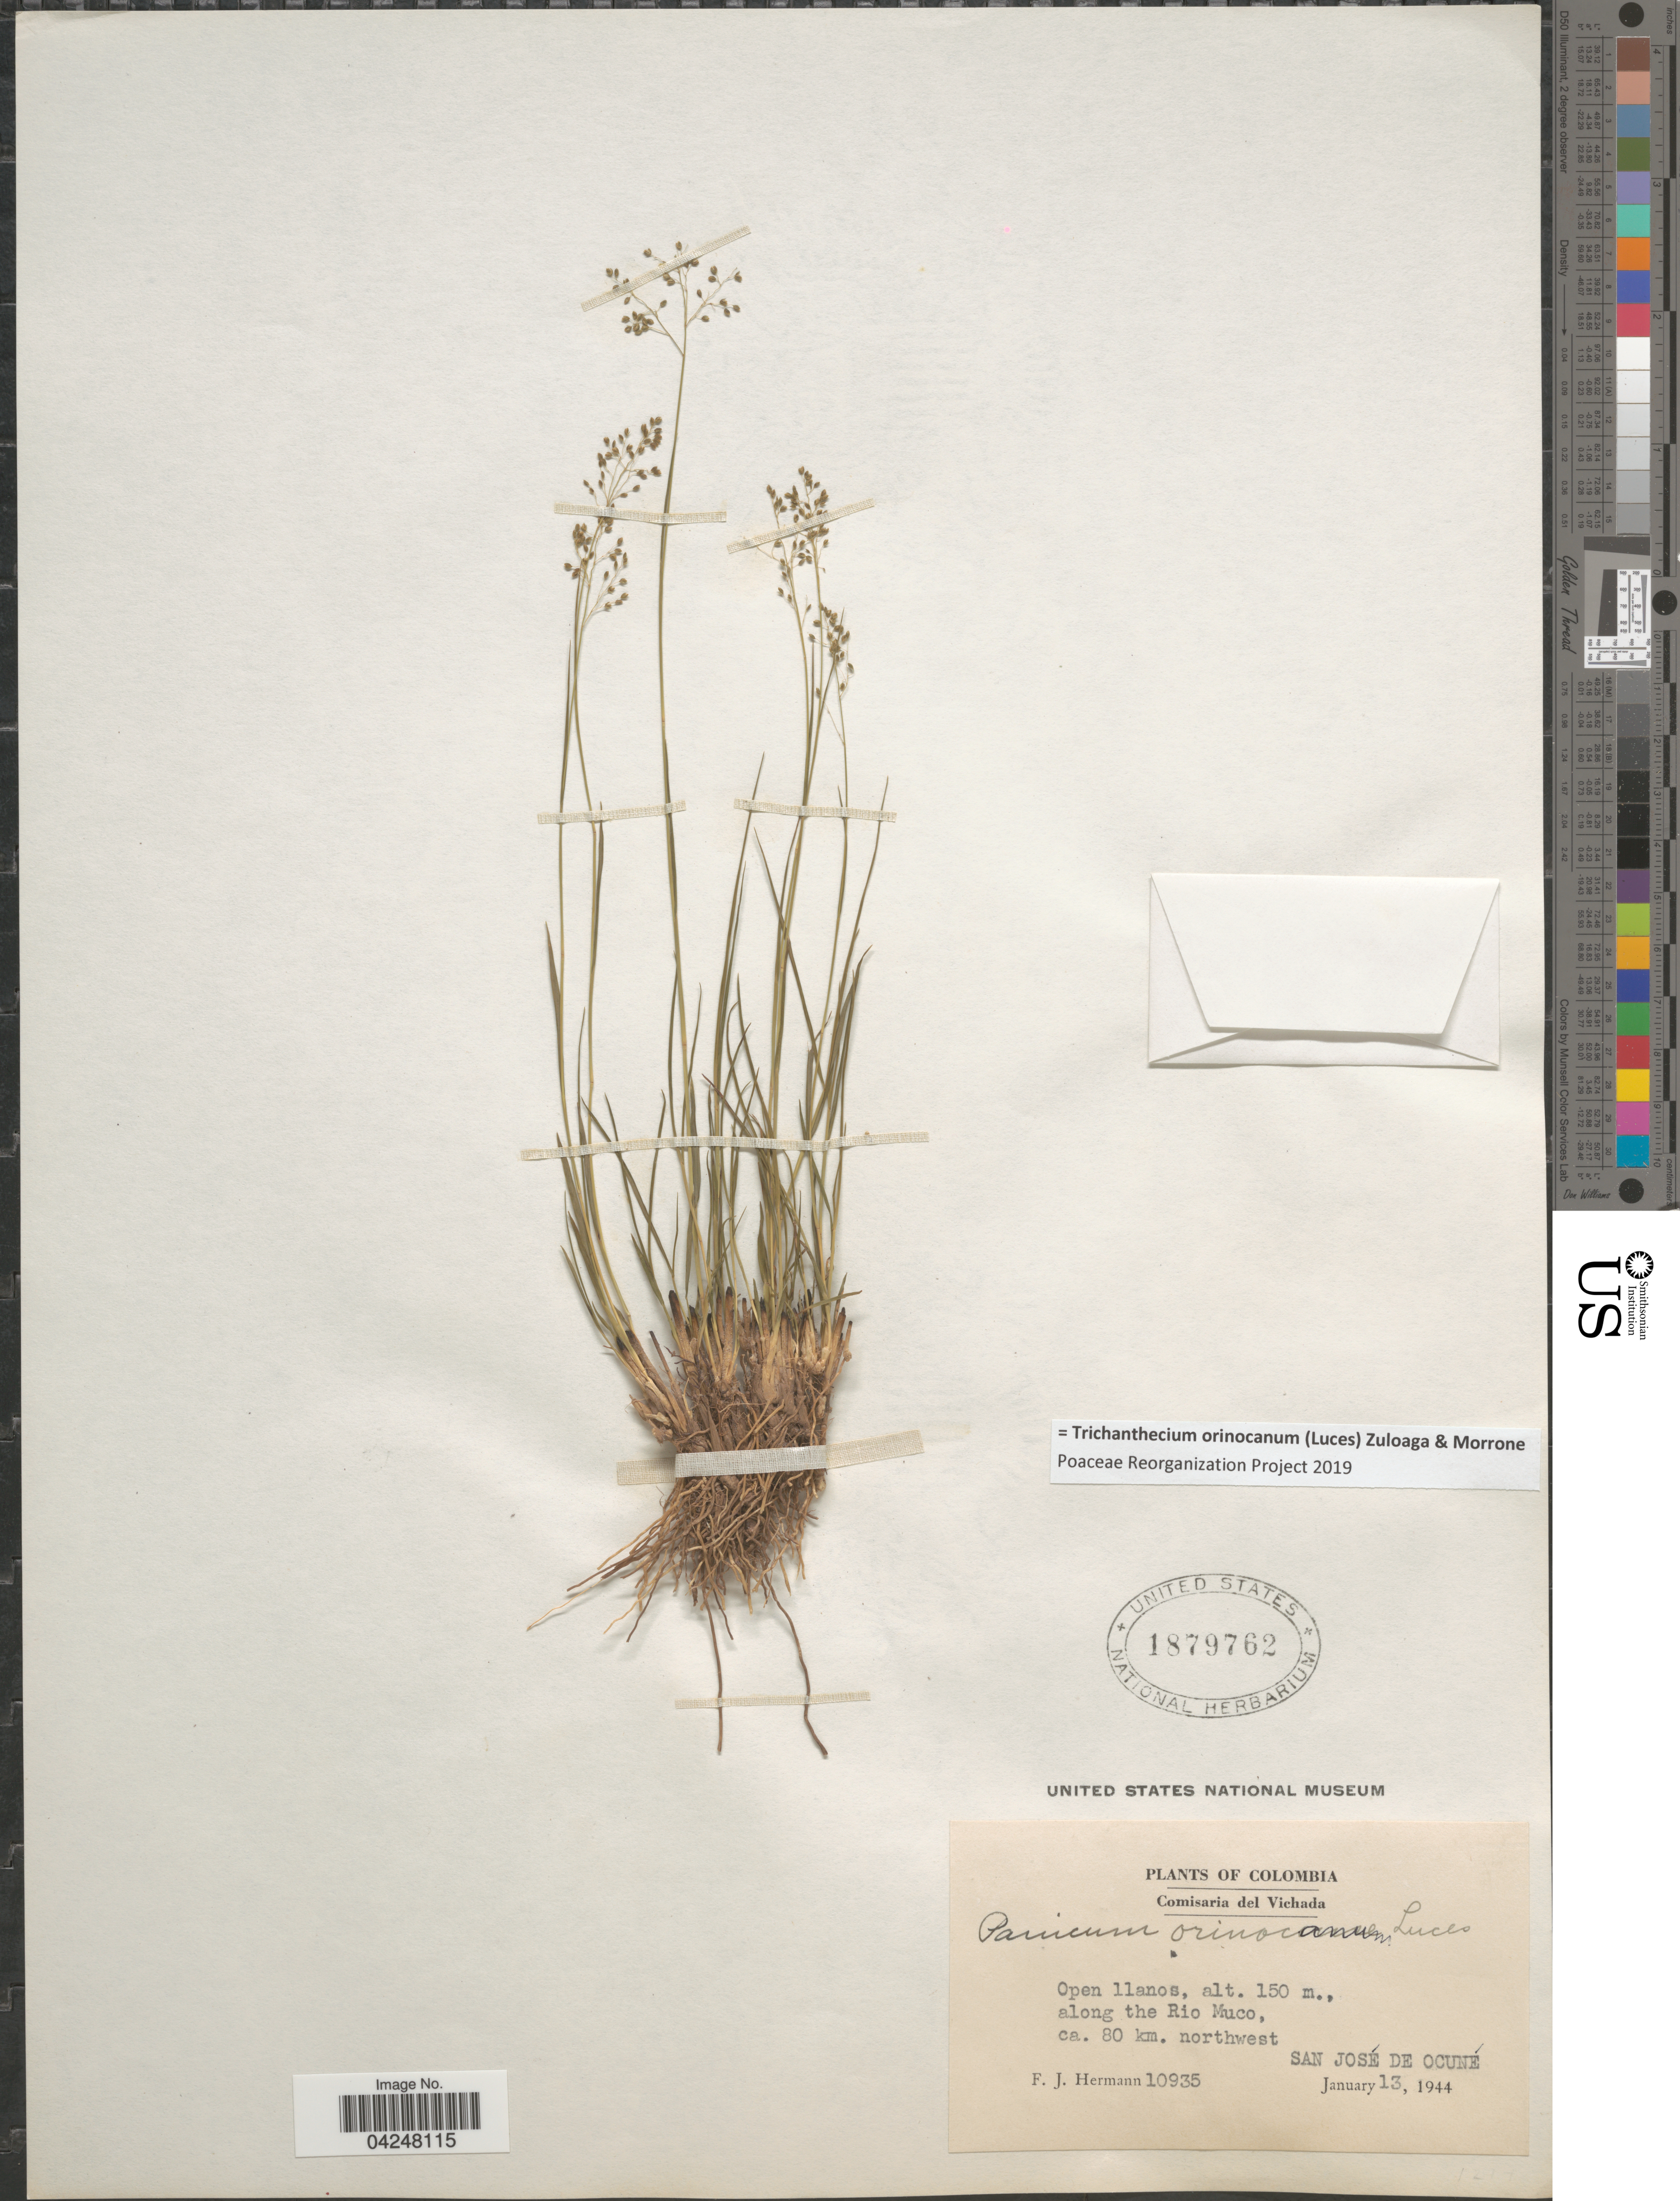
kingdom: Plantae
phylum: Tracheophyta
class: Liliopsida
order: Poales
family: Poaceae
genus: Trichanthecium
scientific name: Trichanthecium orinocanum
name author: (Luces) Zuloaga & Morrone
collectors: F. J. Hermann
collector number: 10935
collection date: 1944-01-13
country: Colombia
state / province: Vichada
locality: Comisaría del Vichada. Open llanos, along the Rio Muco, ca. 80 km. northwest San José De Ocuné.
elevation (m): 150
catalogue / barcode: US 1879762